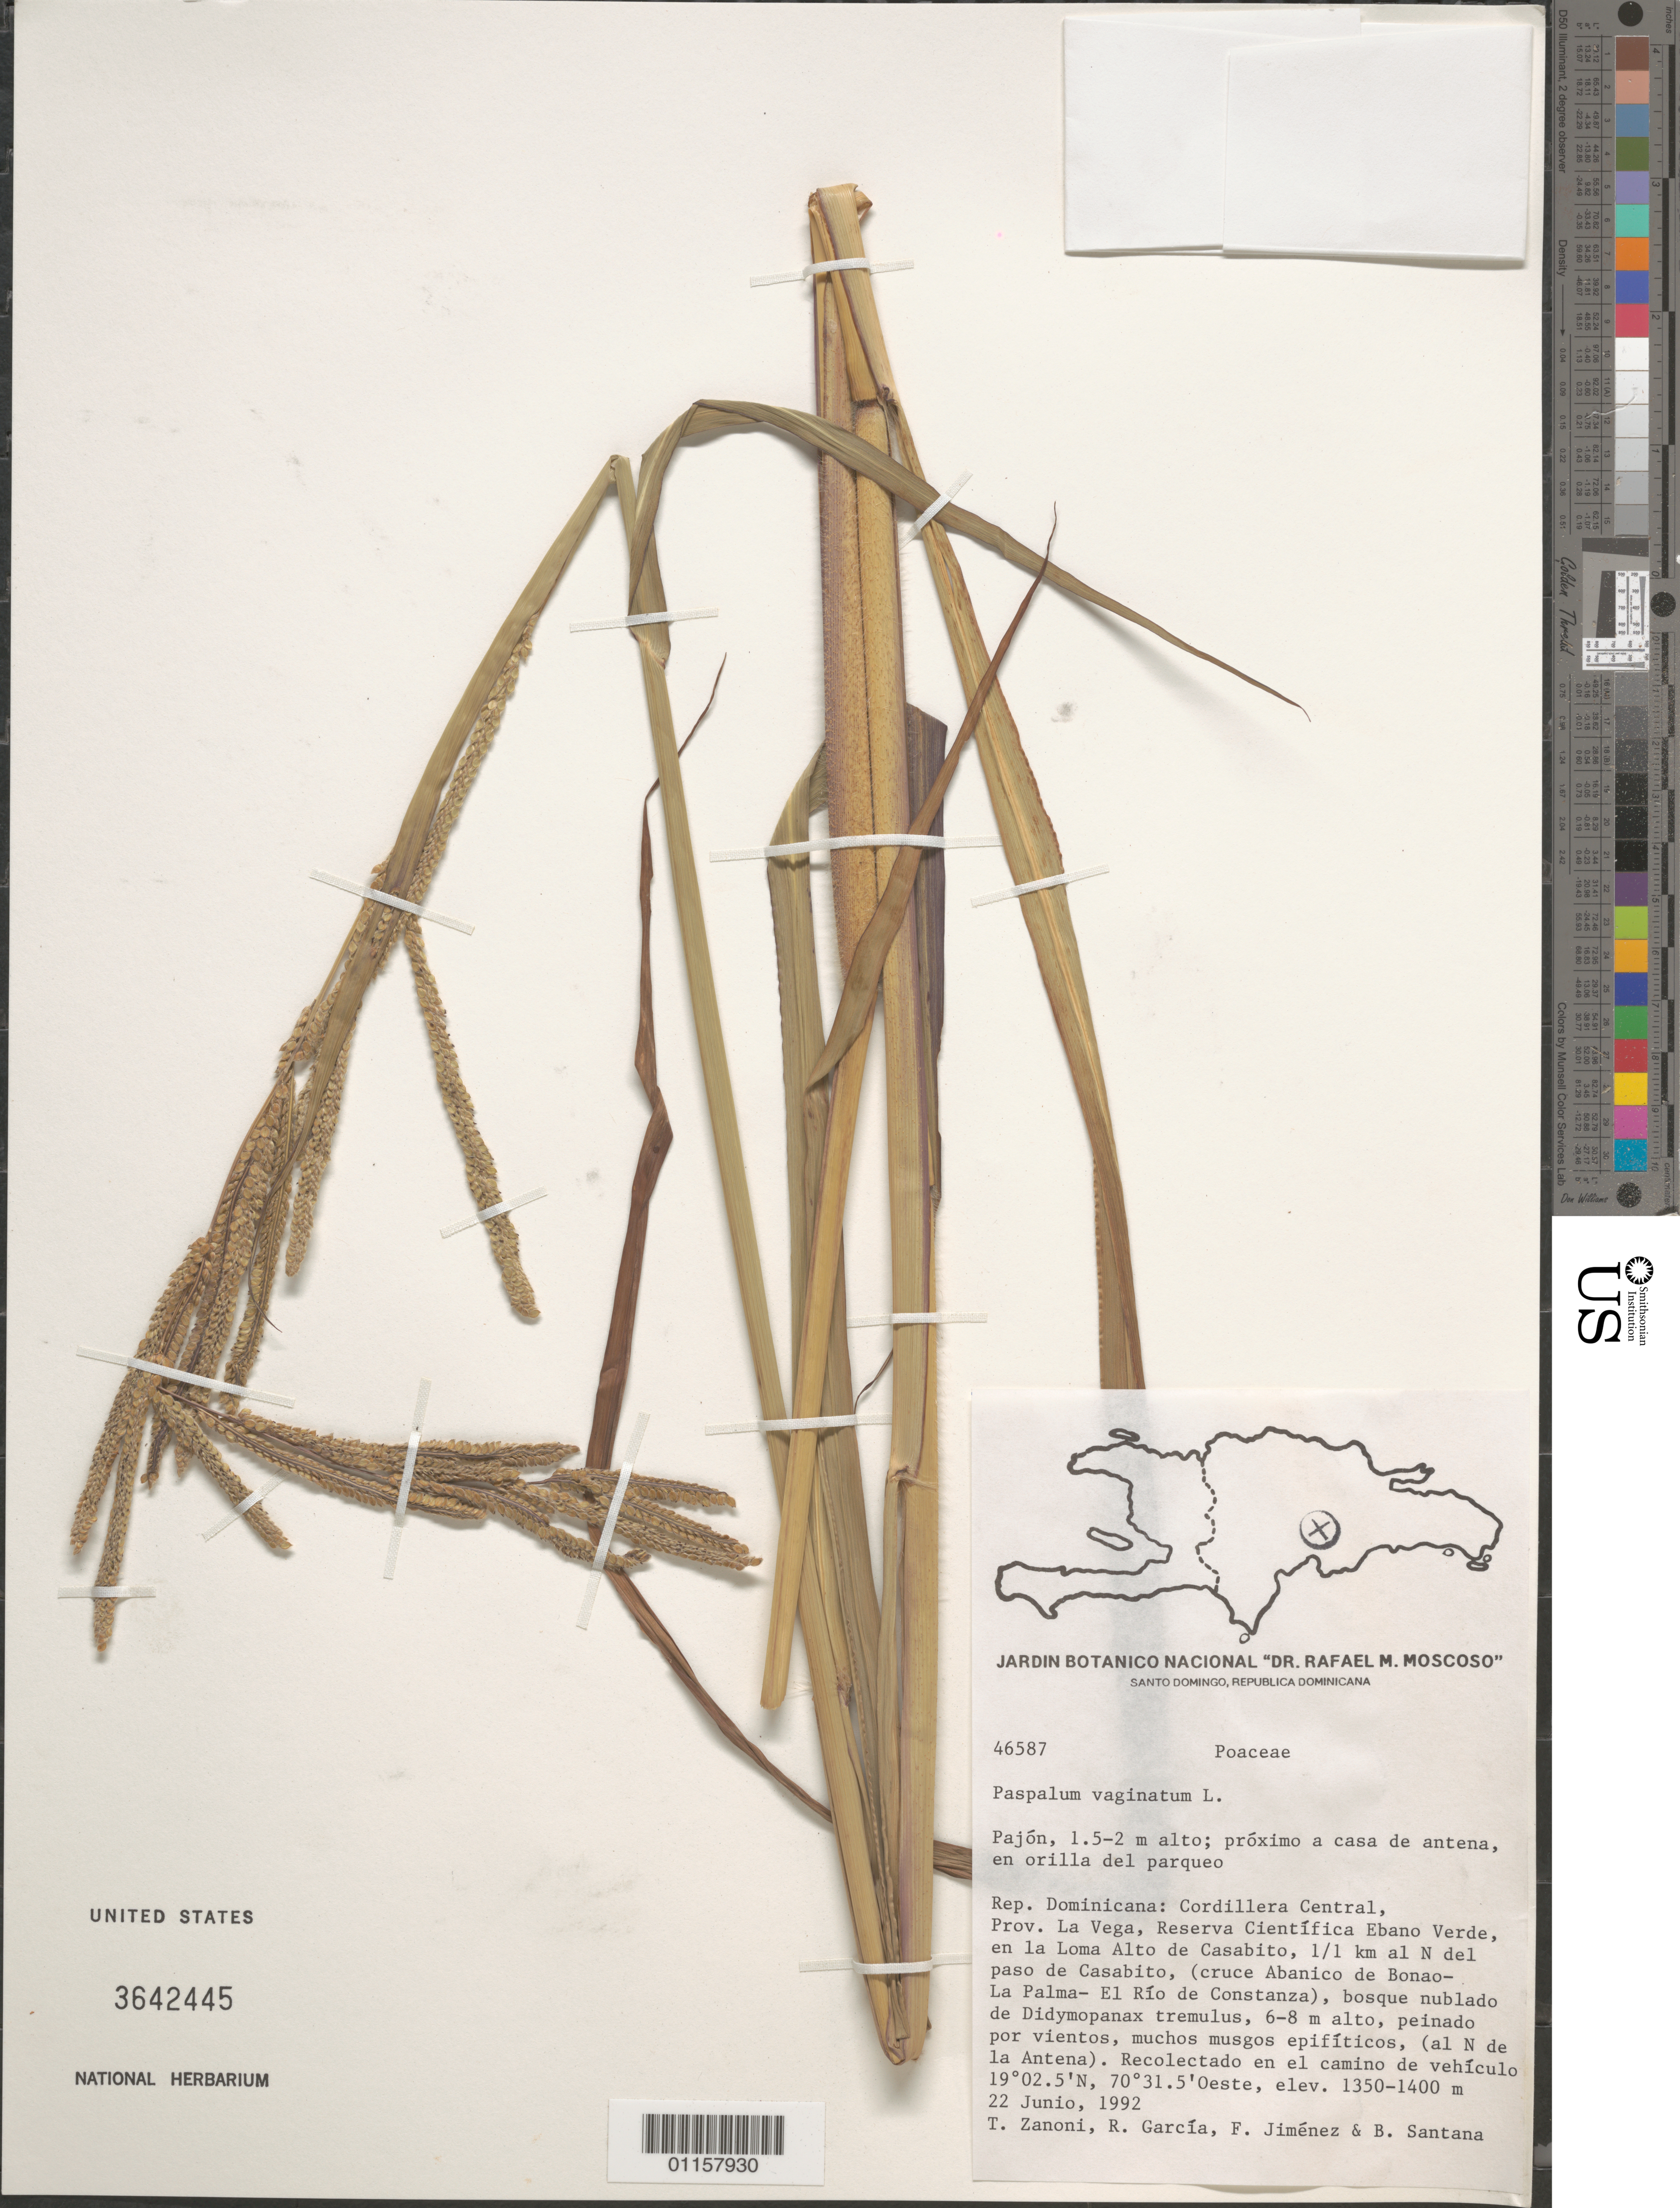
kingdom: Plantae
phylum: Tracheophyta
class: Liliopsida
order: Poales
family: Poaceae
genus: Paspalum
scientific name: Paspalum vaginatum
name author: Sw.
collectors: T. A. Zanoni, R. García, F. Jiménez & B. Santana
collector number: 46587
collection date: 1992-06-22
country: Dominican Republic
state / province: La Vega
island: Hispaniola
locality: Cordillera Central, Reserva Científica Ebano Verde; en la Loma Alto de Casabito, 1/1 km al N del paso de Casabito, (cruce Abanico de Bonao-La Palma-El Río de Constanza). Al N de la Antena.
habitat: Bosque nublado de Didymopanax tremulus, 6-8 m alto, peinado por vientos, muchos musgos epifíticos. Recolectado en el camino de vehíiculo. Próximo a casa de antena, en orilla del parqueo.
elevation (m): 1350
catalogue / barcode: US 3642445